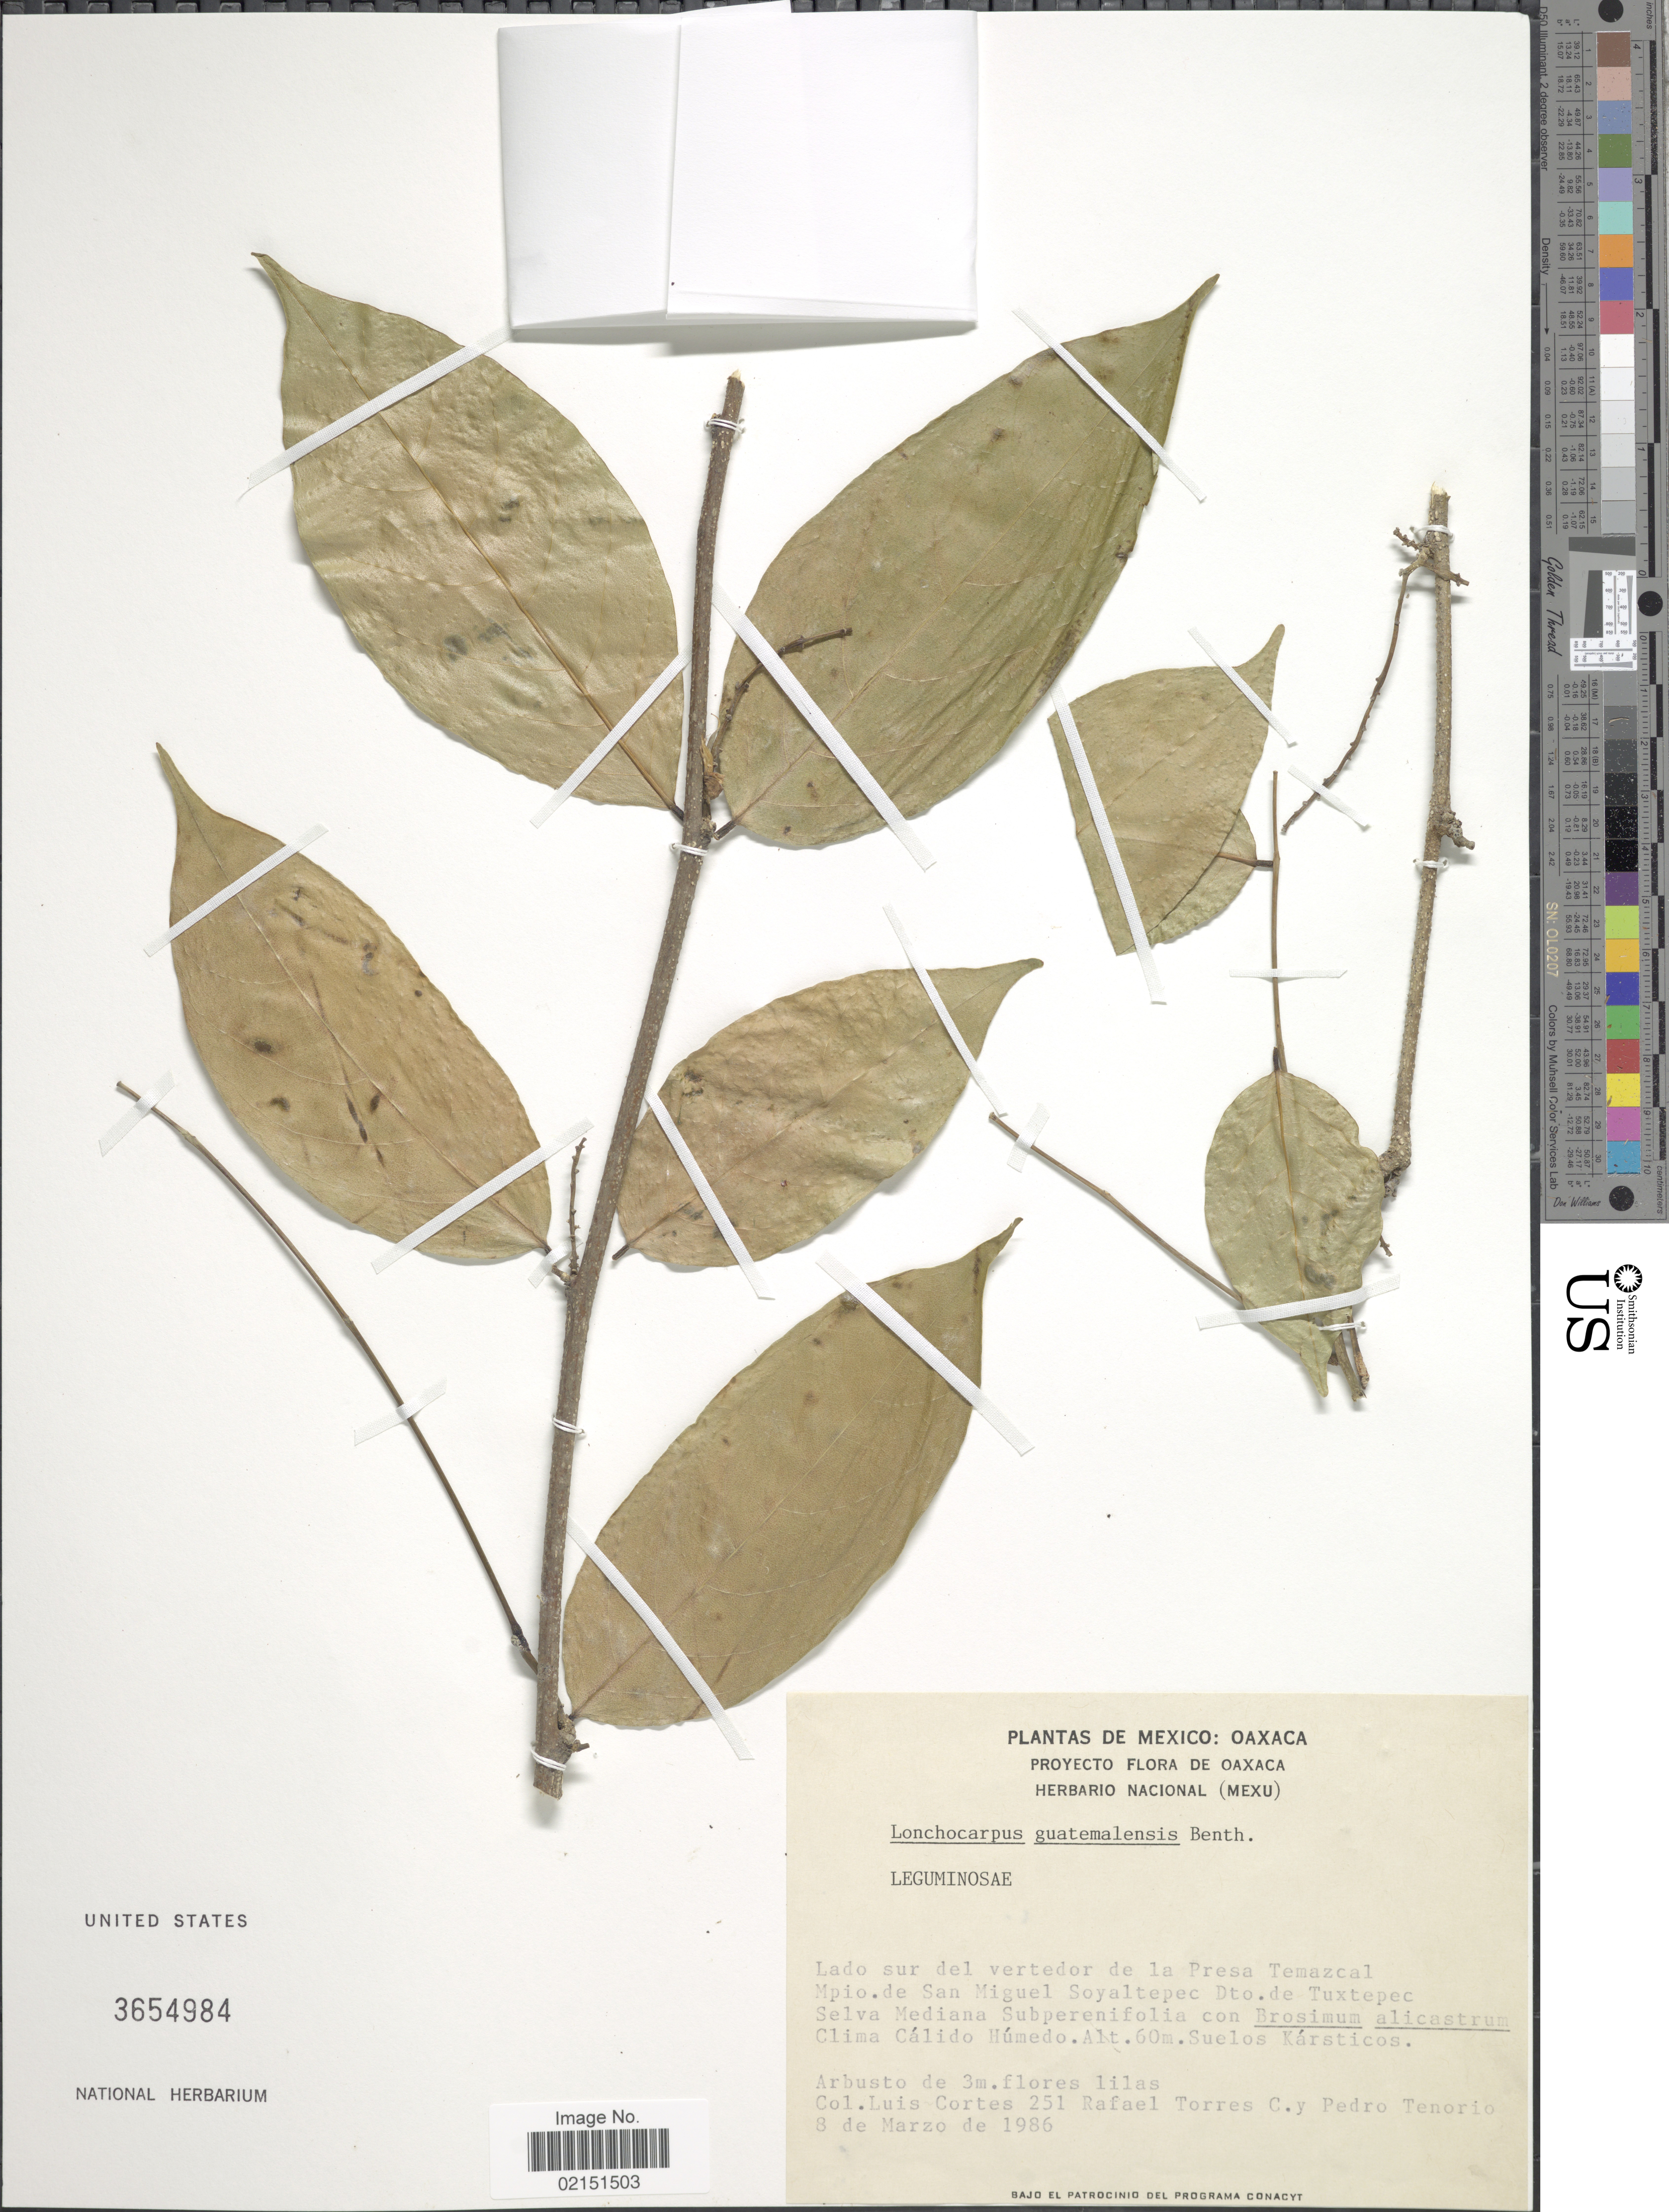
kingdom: Plantae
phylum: Tracheophyta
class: Magnoliopsida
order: Fabales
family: Fabaceae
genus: Lonchocarpus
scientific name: Lonchocarpus guatemalensis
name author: Benth.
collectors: L. Cortes, R. Torres C. & P. Tenorio L.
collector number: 251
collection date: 1986-03-08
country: Mexico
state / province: Oaxaca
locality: Lado sur del vertedor de la Presa Temazcal. Mpio. de San Miguel Soyaltepec Dto. de Tuxtepec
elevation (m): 60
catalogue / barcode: US 3654984